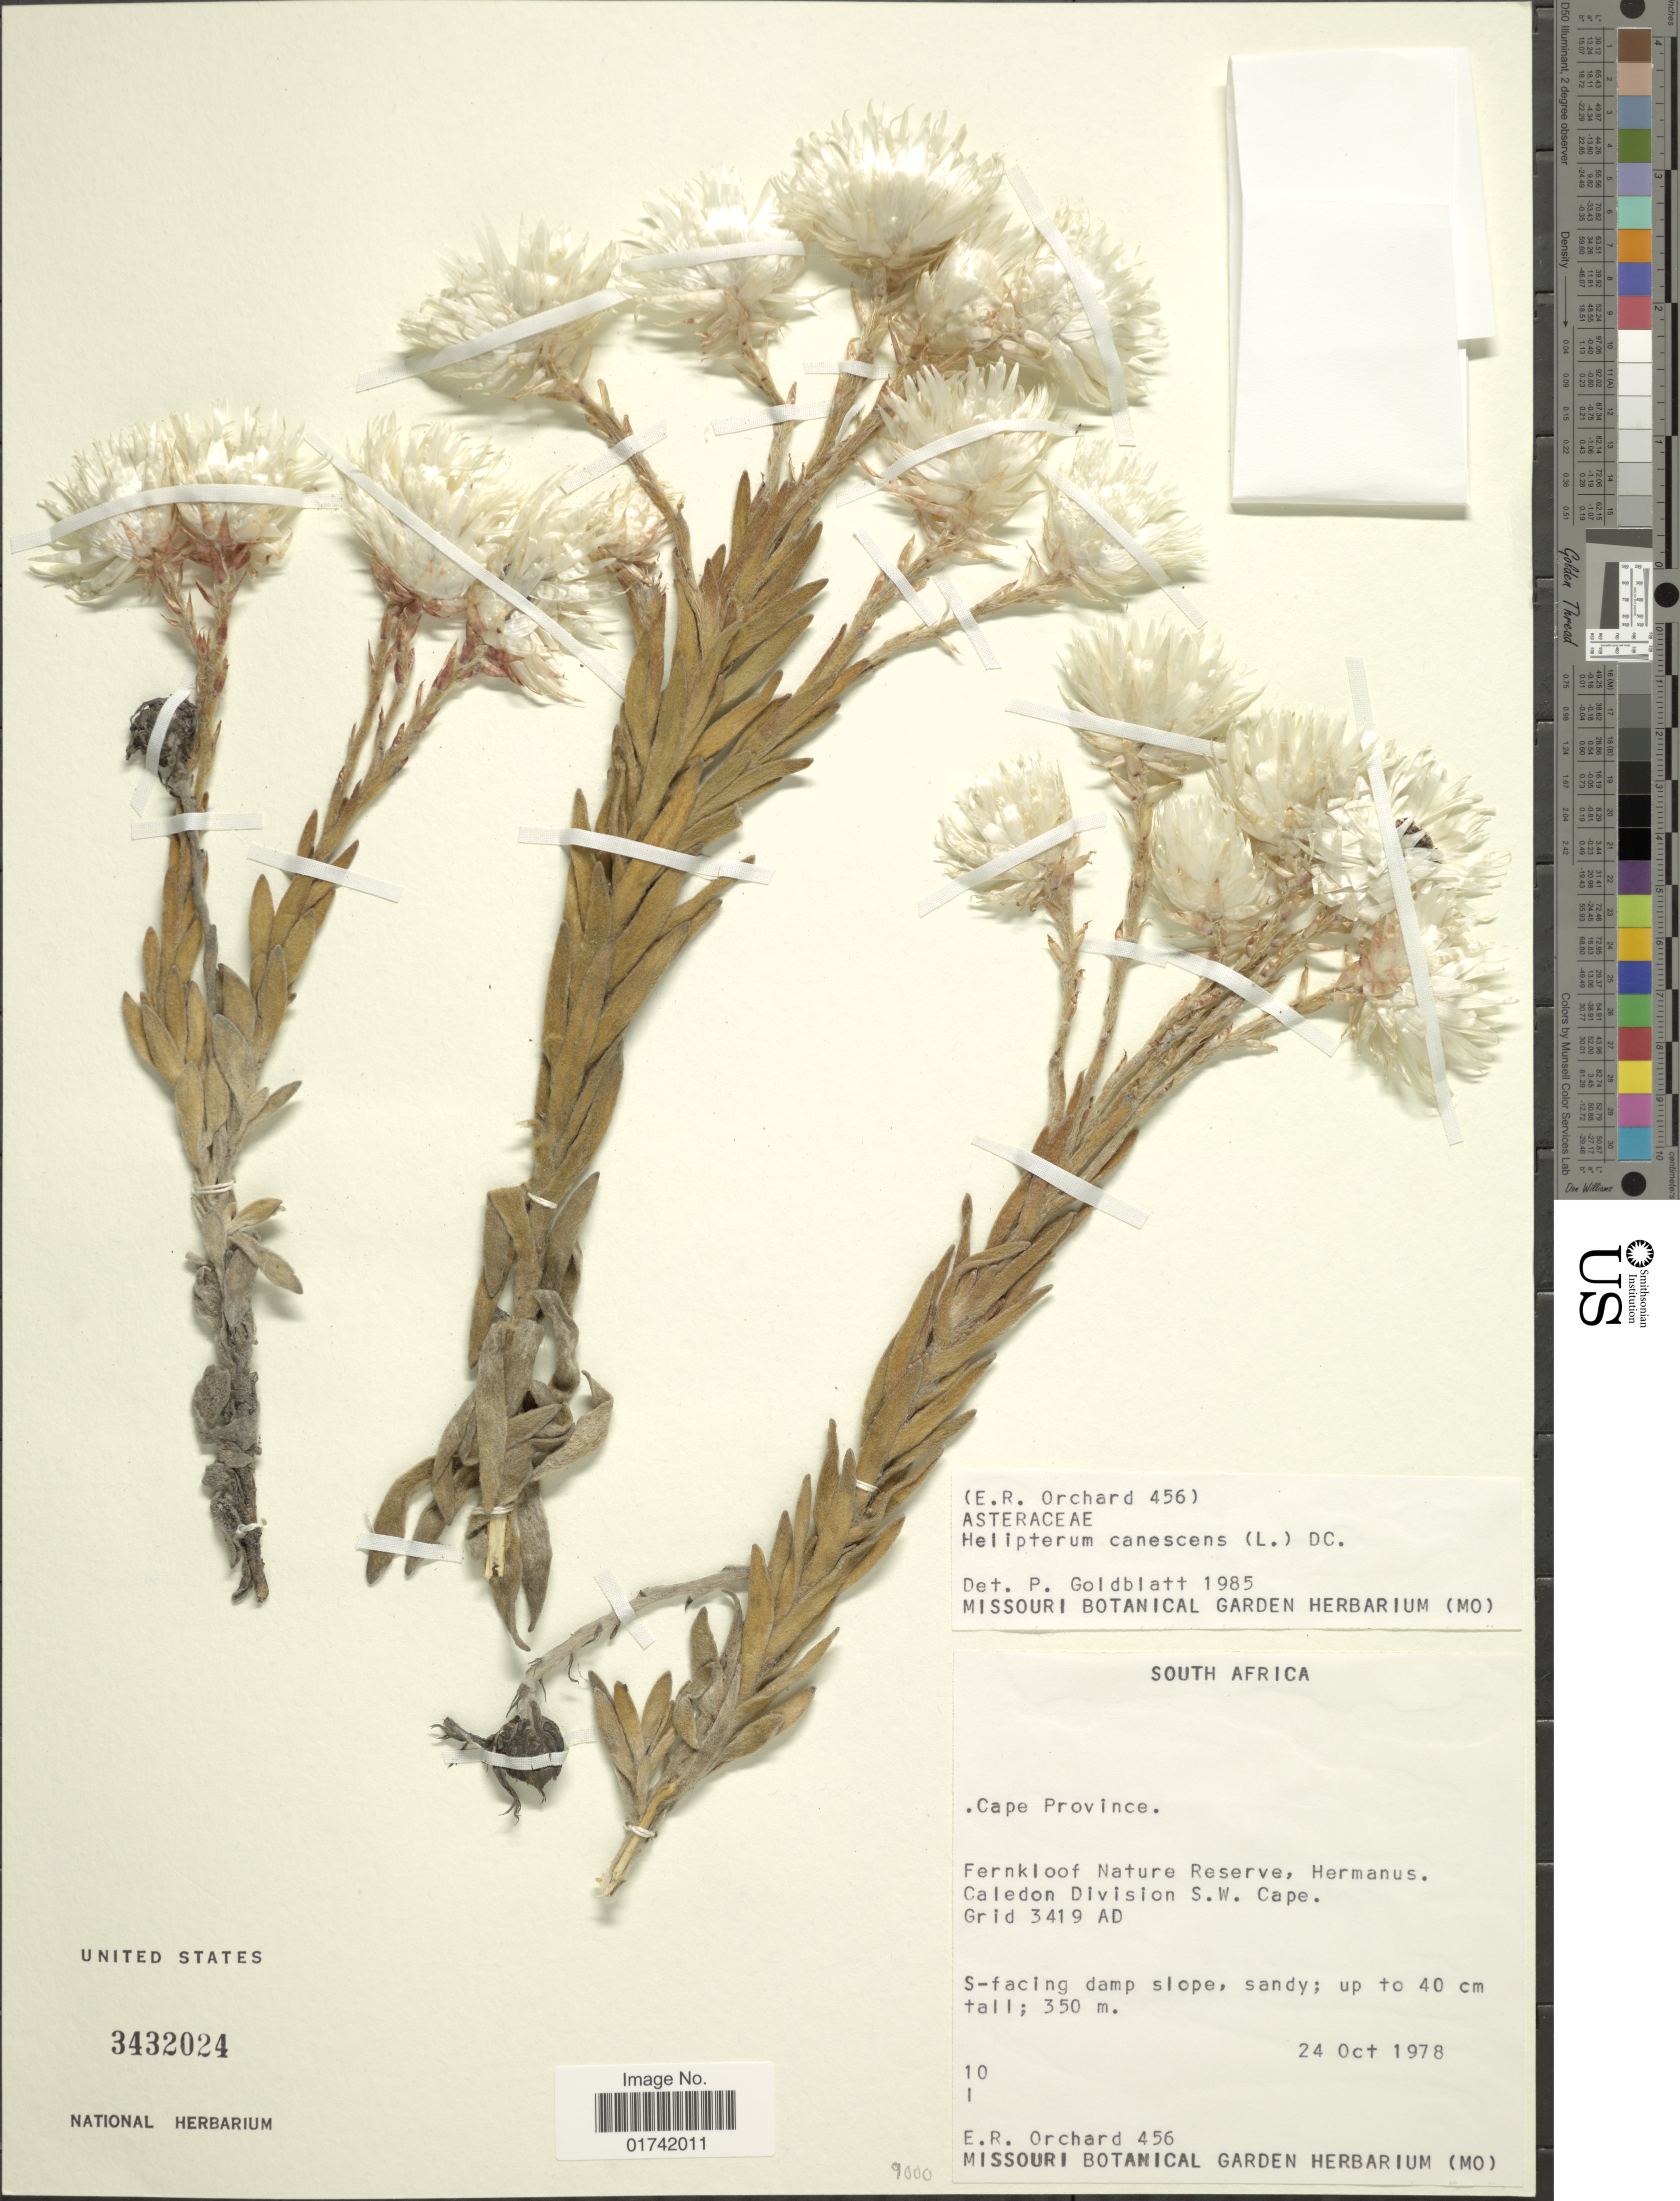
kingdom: Plantae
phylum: Tracheophyta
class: Magnoliopsida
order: Asterales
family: Asteraceae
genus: Helipterum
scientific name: Helipterum canescens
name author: DC.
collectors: E. Orchard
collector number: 456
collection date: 1978-10-24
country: South Africa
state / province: Western Cape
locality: Fernklood Nature Reserve, Hermanus. Caledon Division S.W. Cape. Grid 3419 AD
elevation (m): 350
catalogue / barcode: US 3432024